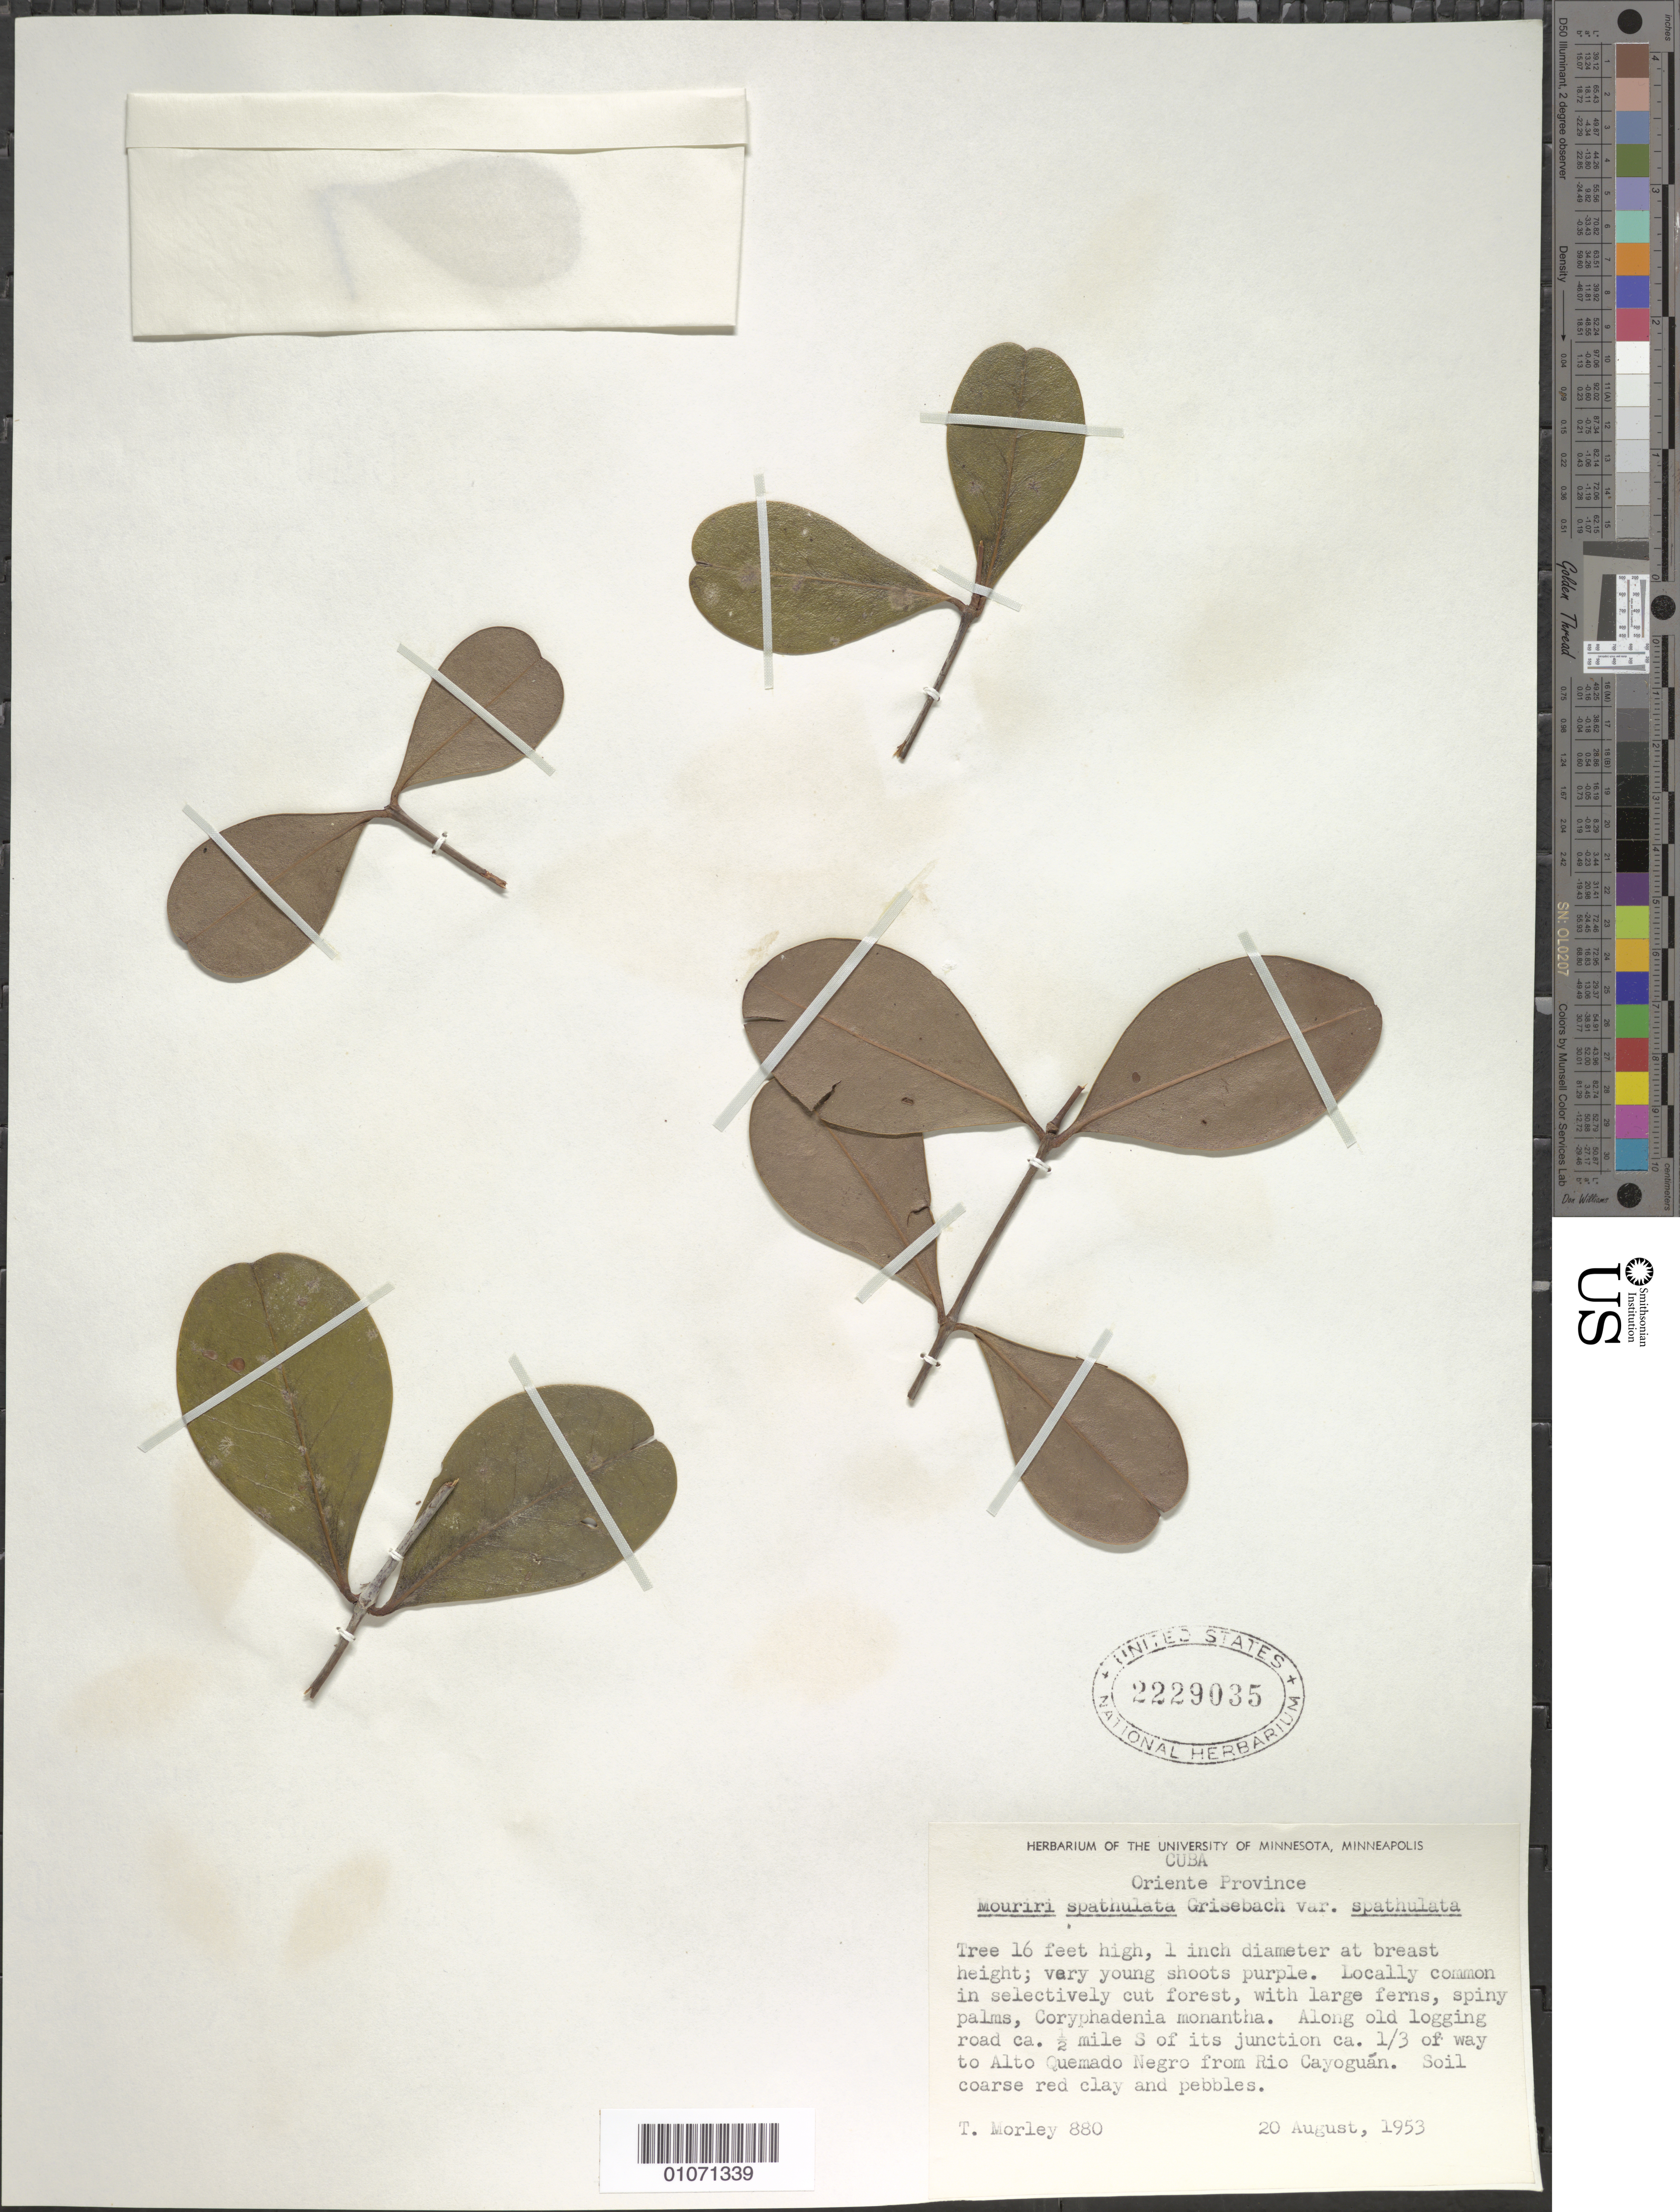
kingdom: Plantae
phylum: Tracheophyta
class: Magnoliopsida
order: Myrtales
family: Melastomataceae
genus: Mouriri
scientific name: Mouriri spathulata var. spathulata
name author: Griseb.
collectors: T. Morley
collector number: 880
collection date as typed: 20 Aug 1953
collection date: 1953-08-20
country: Cuba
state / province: Oriente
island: Cuba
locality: Alto Quemado Negro to Rio Cayoguán, along old logging road about 0 5 mile S of its junction about 1/3 of way to Alto Quemado Negro from Rio Cayoguán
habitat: Locally common in selectively cut forest, with large ferns, spiny palms, Coryphadenia monantha. Soil coarse red clay and pebbles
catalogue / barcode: US 2229035